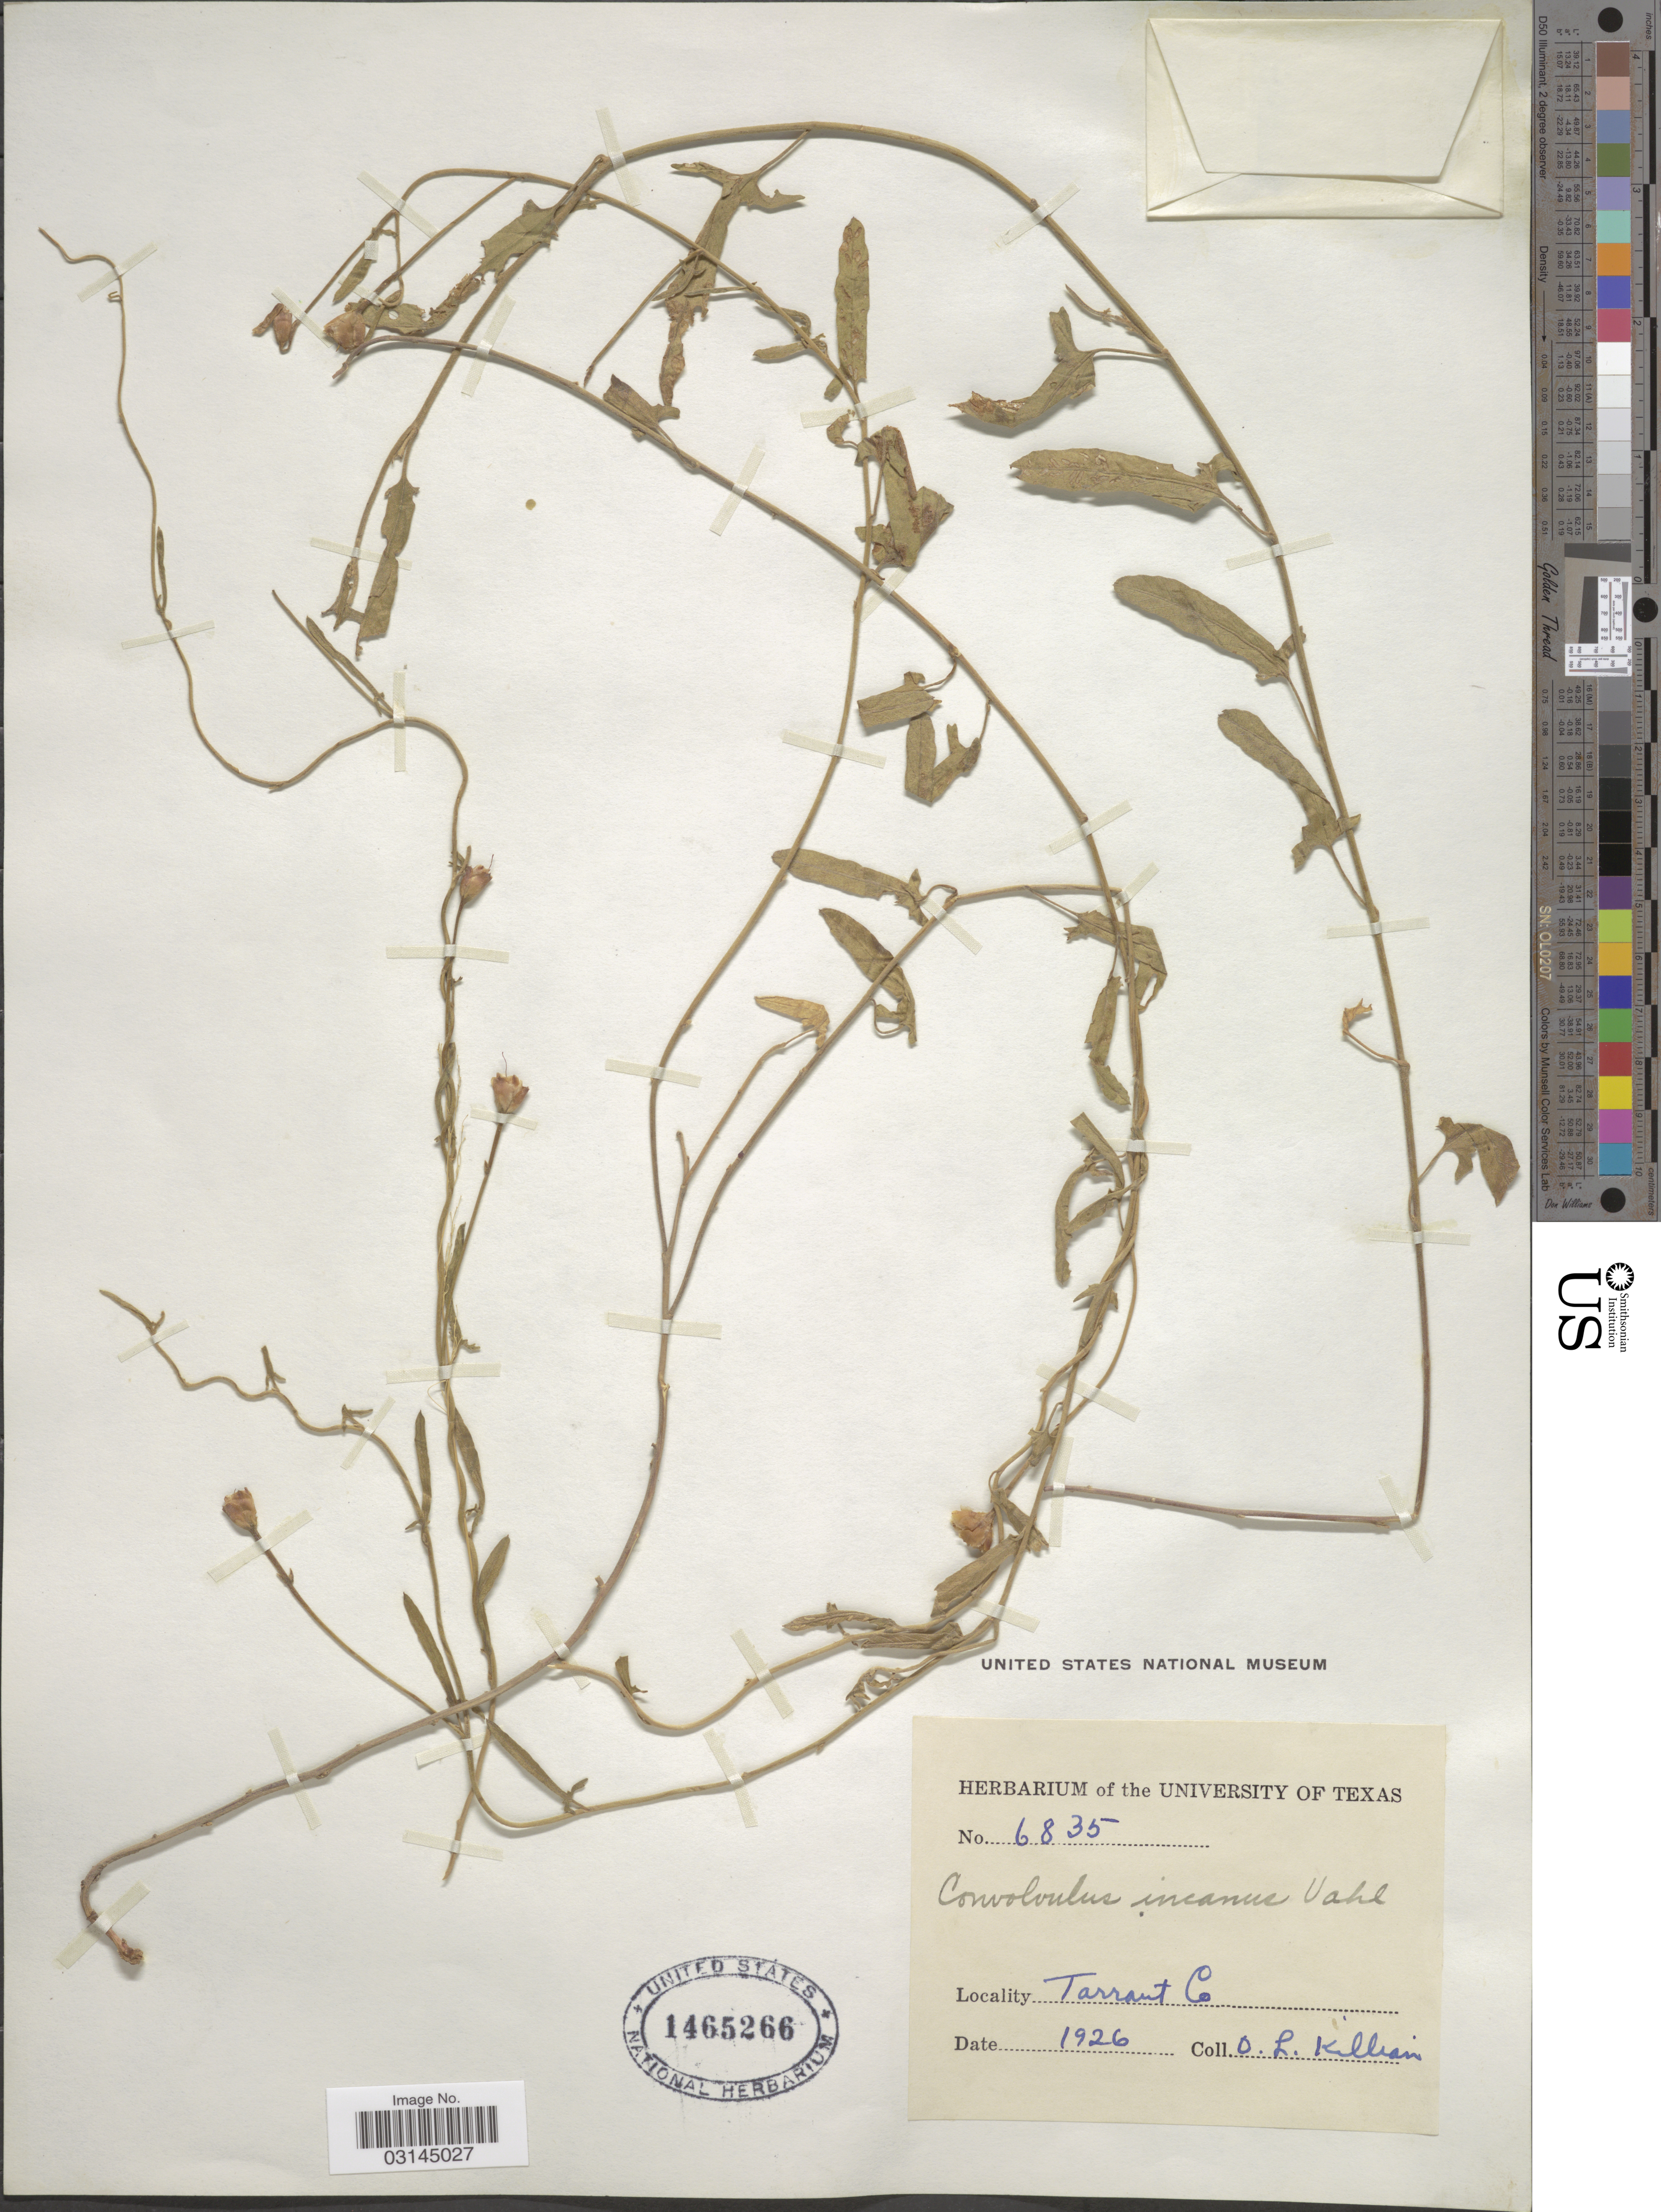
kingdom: Plantae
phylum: Tracheophyta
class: Magnoliopsida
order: Solanales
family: Convolvulaceae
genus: Convolvulus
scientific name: Convolvulus incanus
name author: Vahl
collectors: O. Killian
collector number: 6835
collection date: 1926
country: United States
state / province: Texas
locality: Tarrant Co.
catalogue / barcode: US 1465266